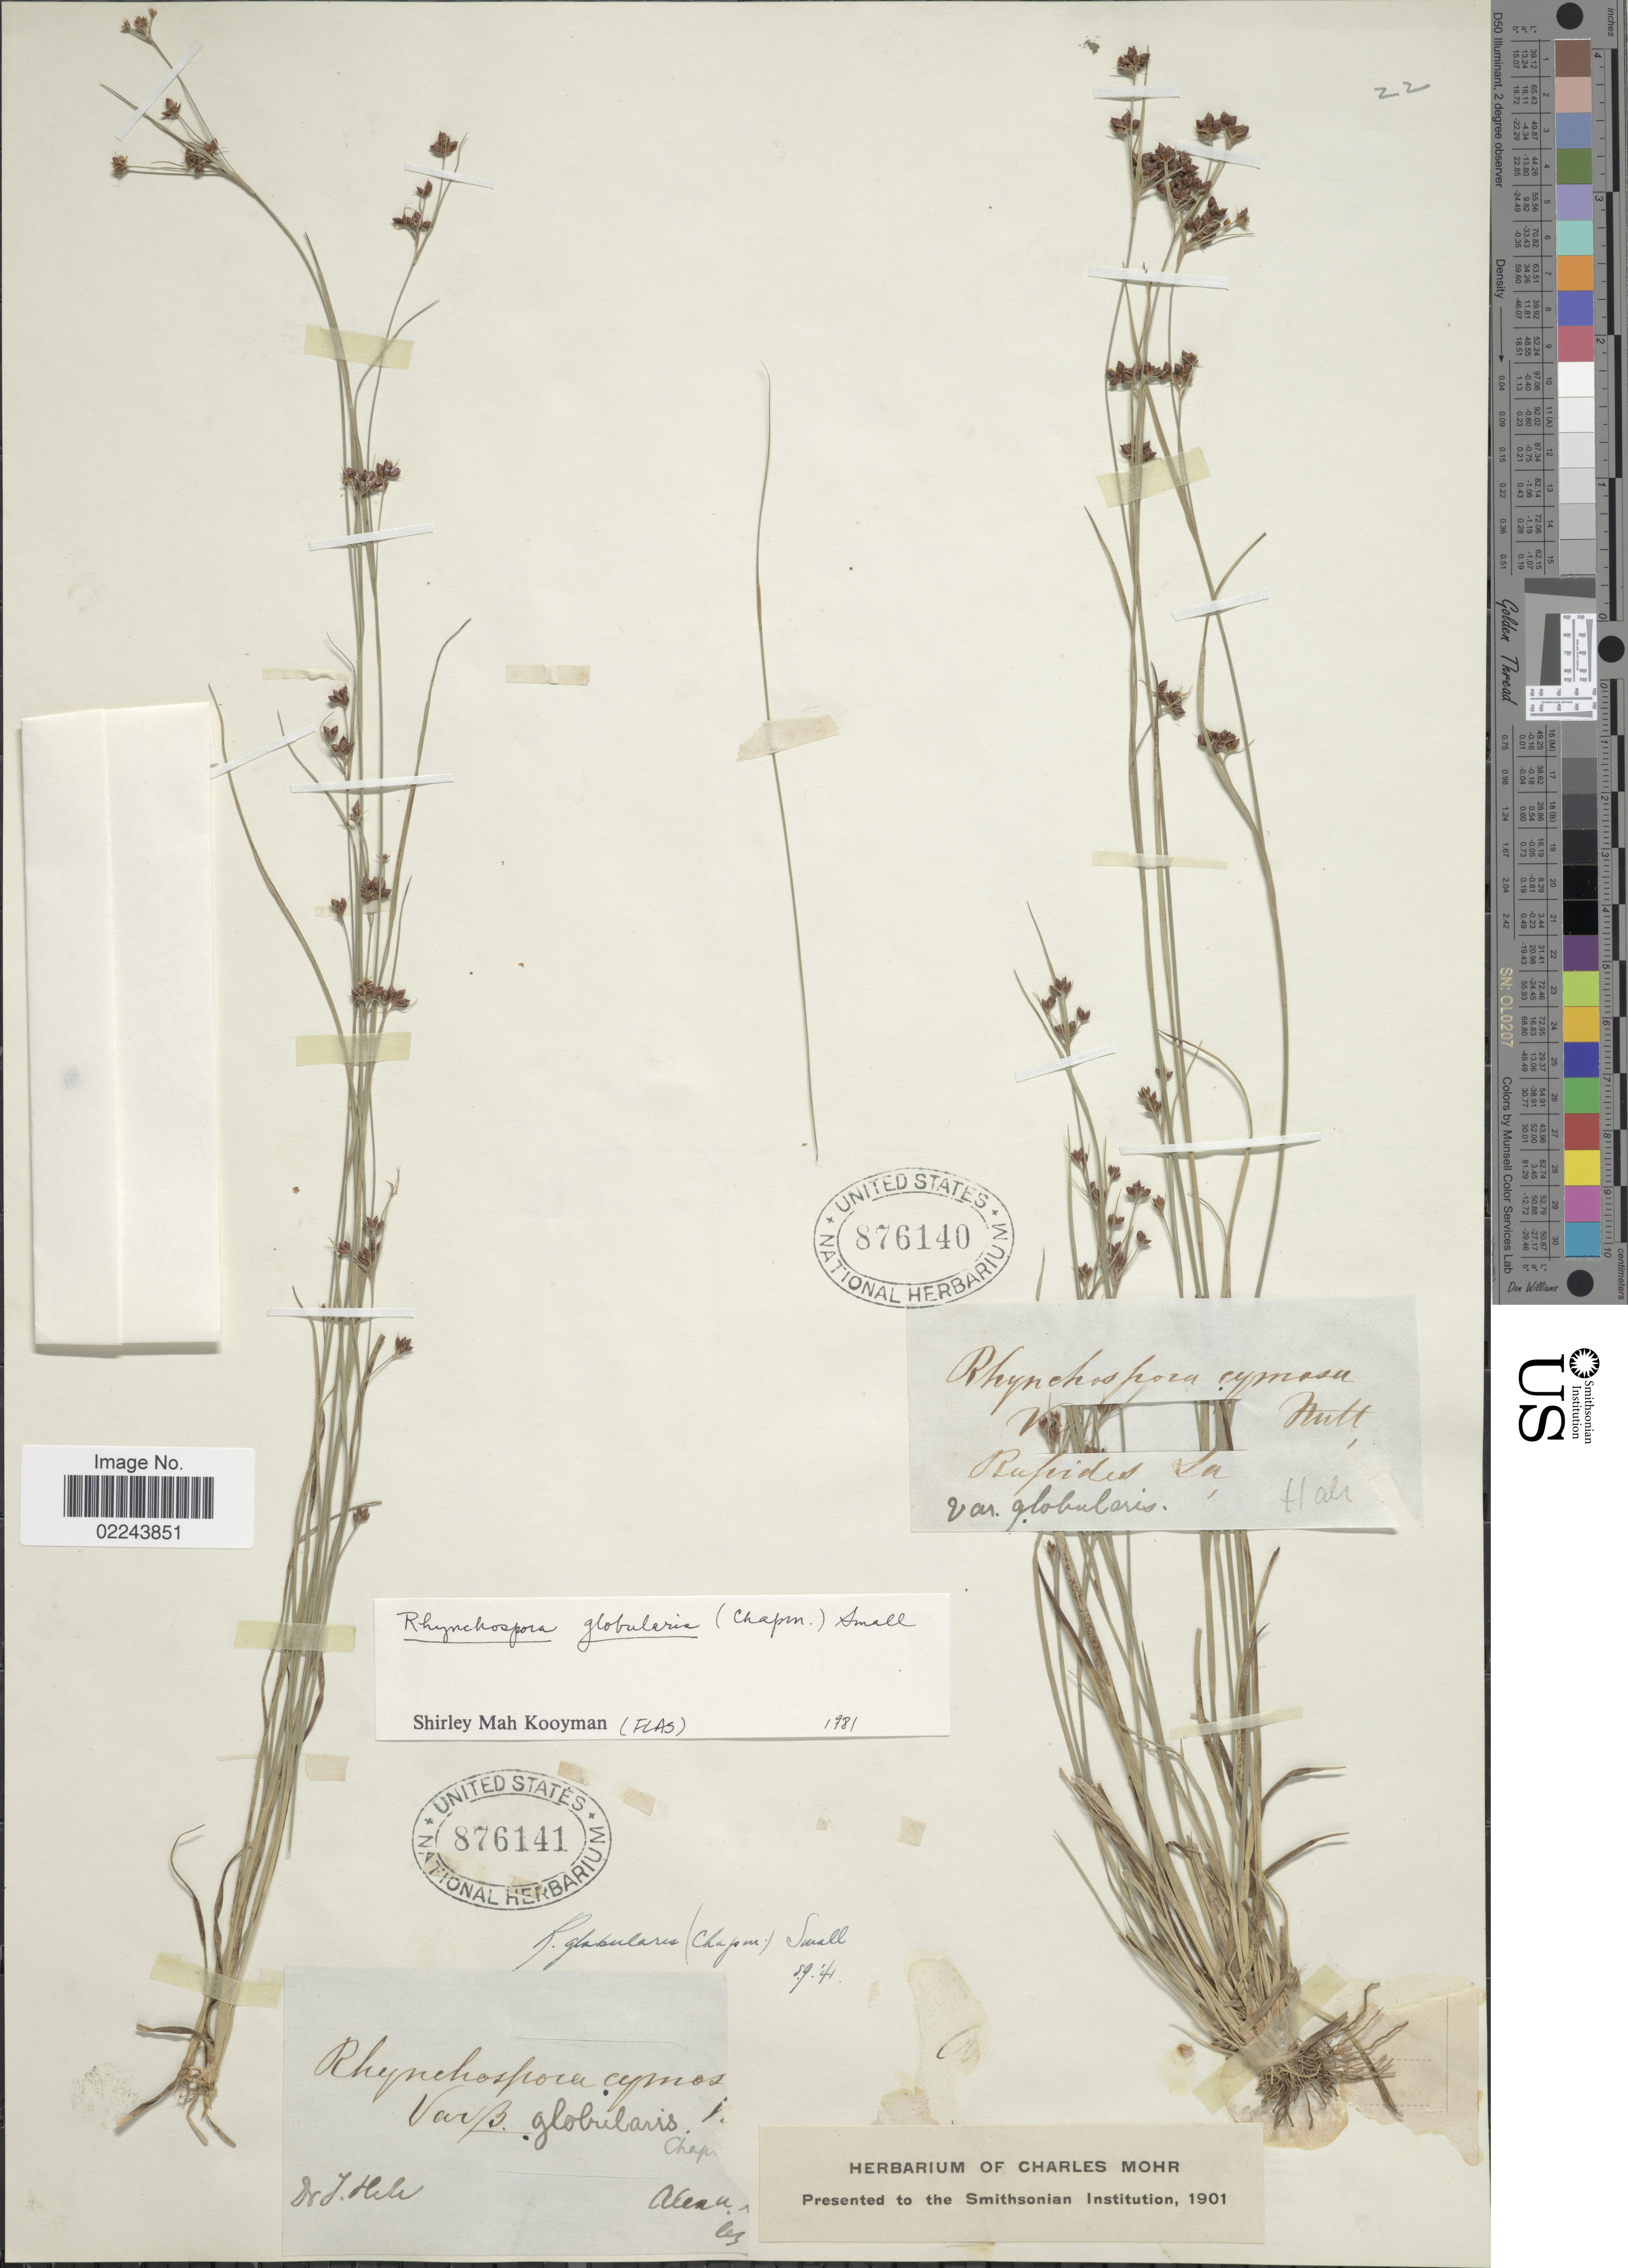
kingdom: Plantae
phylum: Tracheophyta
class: Liliopsida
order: Poales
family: Cyperaceae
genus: Rhynchospora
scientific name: Rhynchospora globularis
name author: (Chapm.) Small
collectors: -- Hale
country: United States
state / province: Louisiana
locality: La.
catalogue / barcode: US 876140